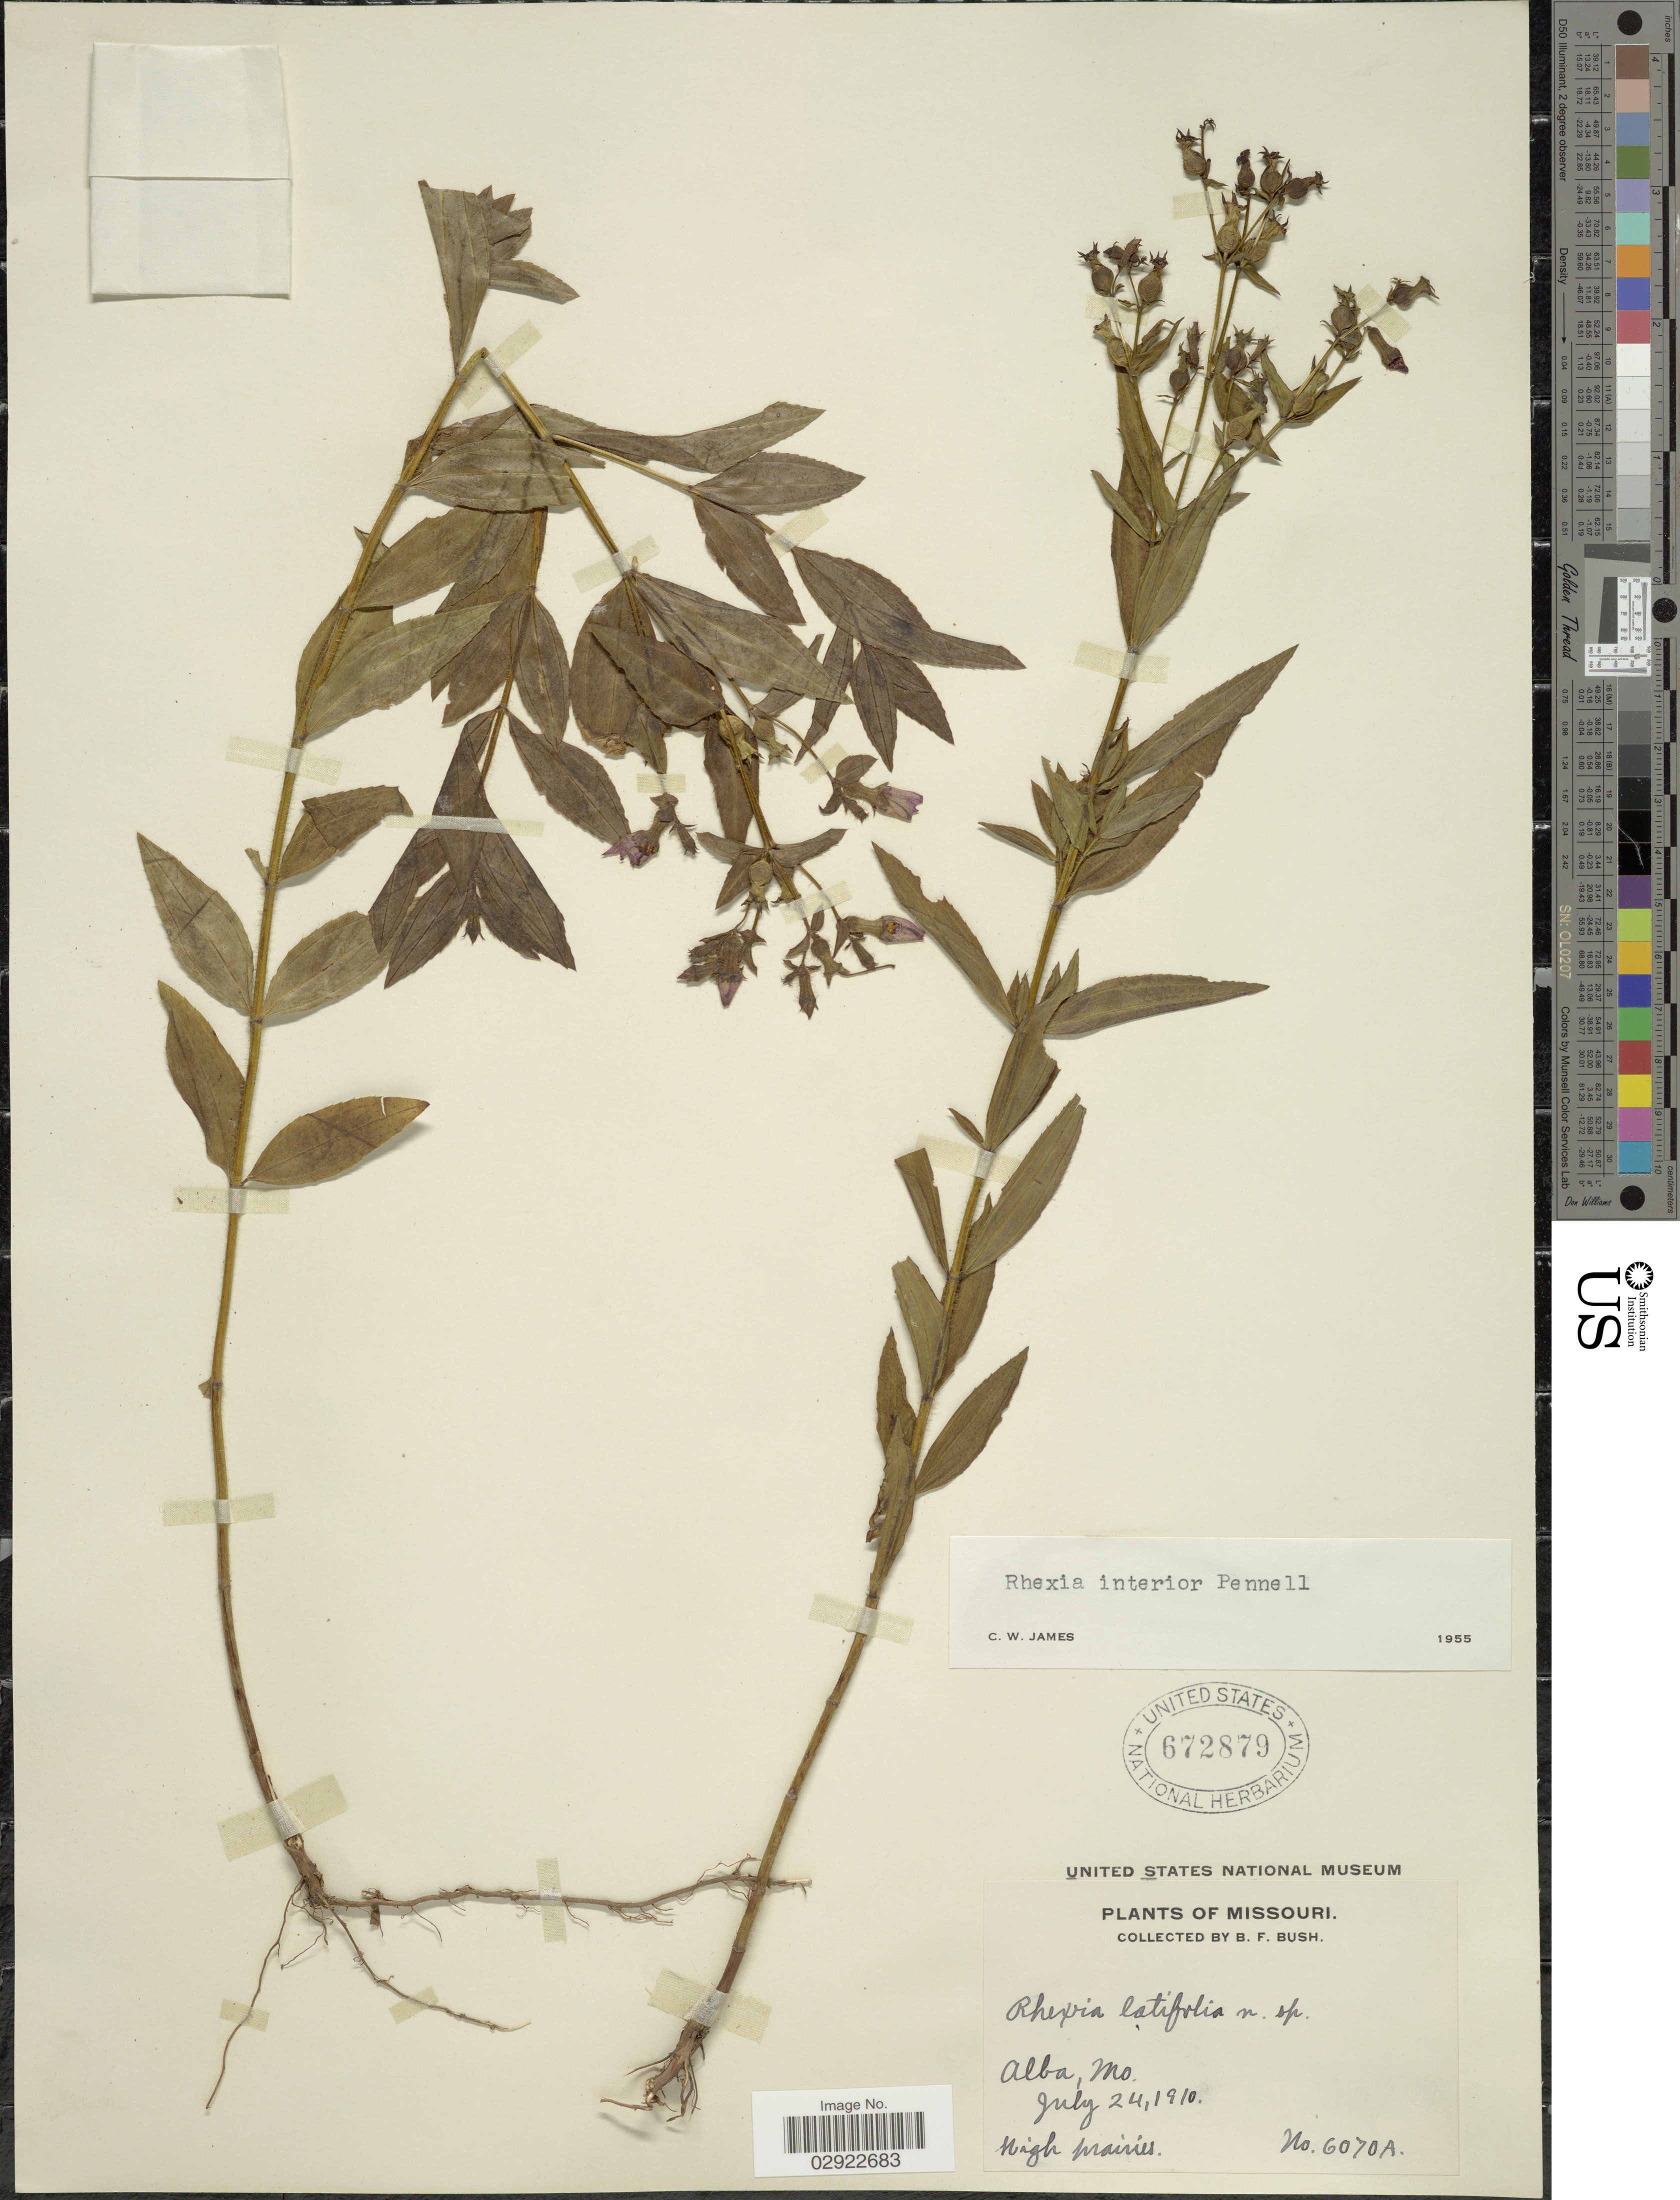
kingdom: Plantae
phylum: Tracheophyta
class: Magnoliopsida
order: Myrtales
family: Melastomataceae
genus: Rhexia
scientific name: Rhexia interior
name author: Pennell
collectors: B. F. Bush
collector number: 6070A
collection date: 1910-07-24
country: United States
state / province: Missouri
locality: Alba.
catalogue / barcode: US 672879